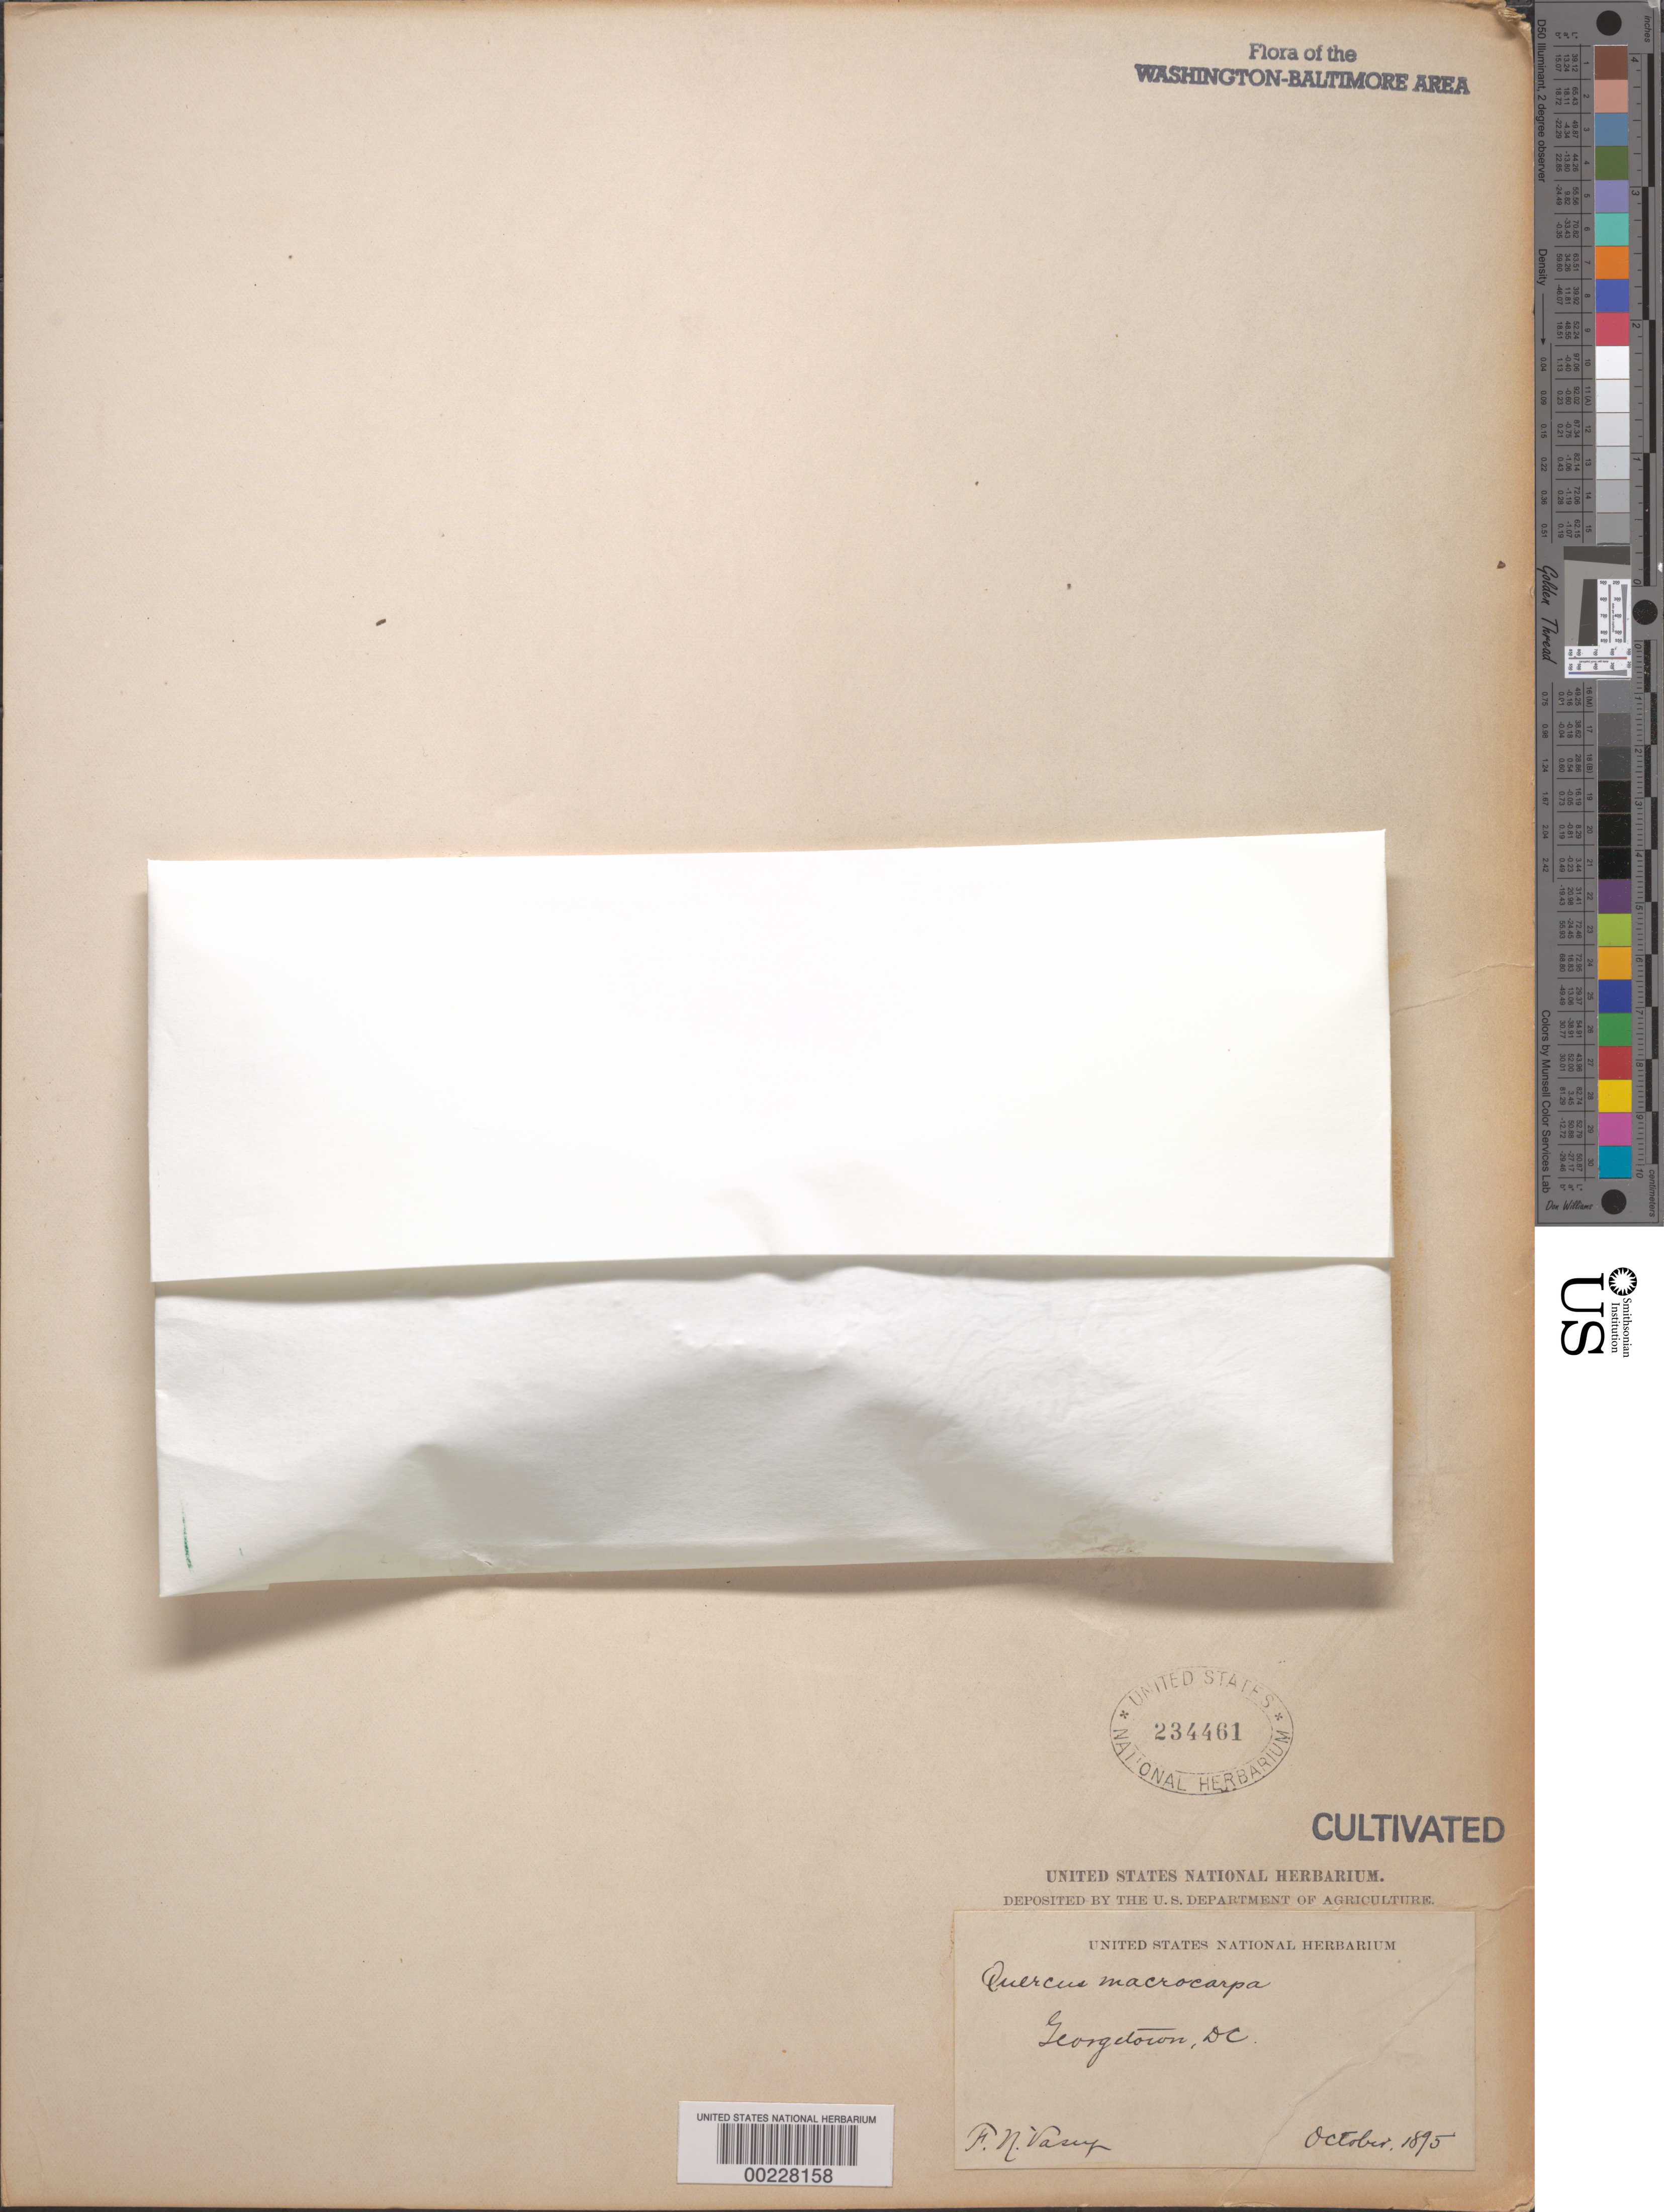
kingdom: Plantae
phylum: Tracheophyta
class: Magnoliopsida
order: Fagales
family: Fagaceae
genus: Quercus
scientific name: Quercus macrocarpa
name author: Michx.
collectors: F. N. Vasey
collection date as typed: Oct 1895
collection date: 1895-10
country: United States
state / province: District of Columbia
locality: Georgetown C. and O. Canal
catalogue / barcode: US 234461